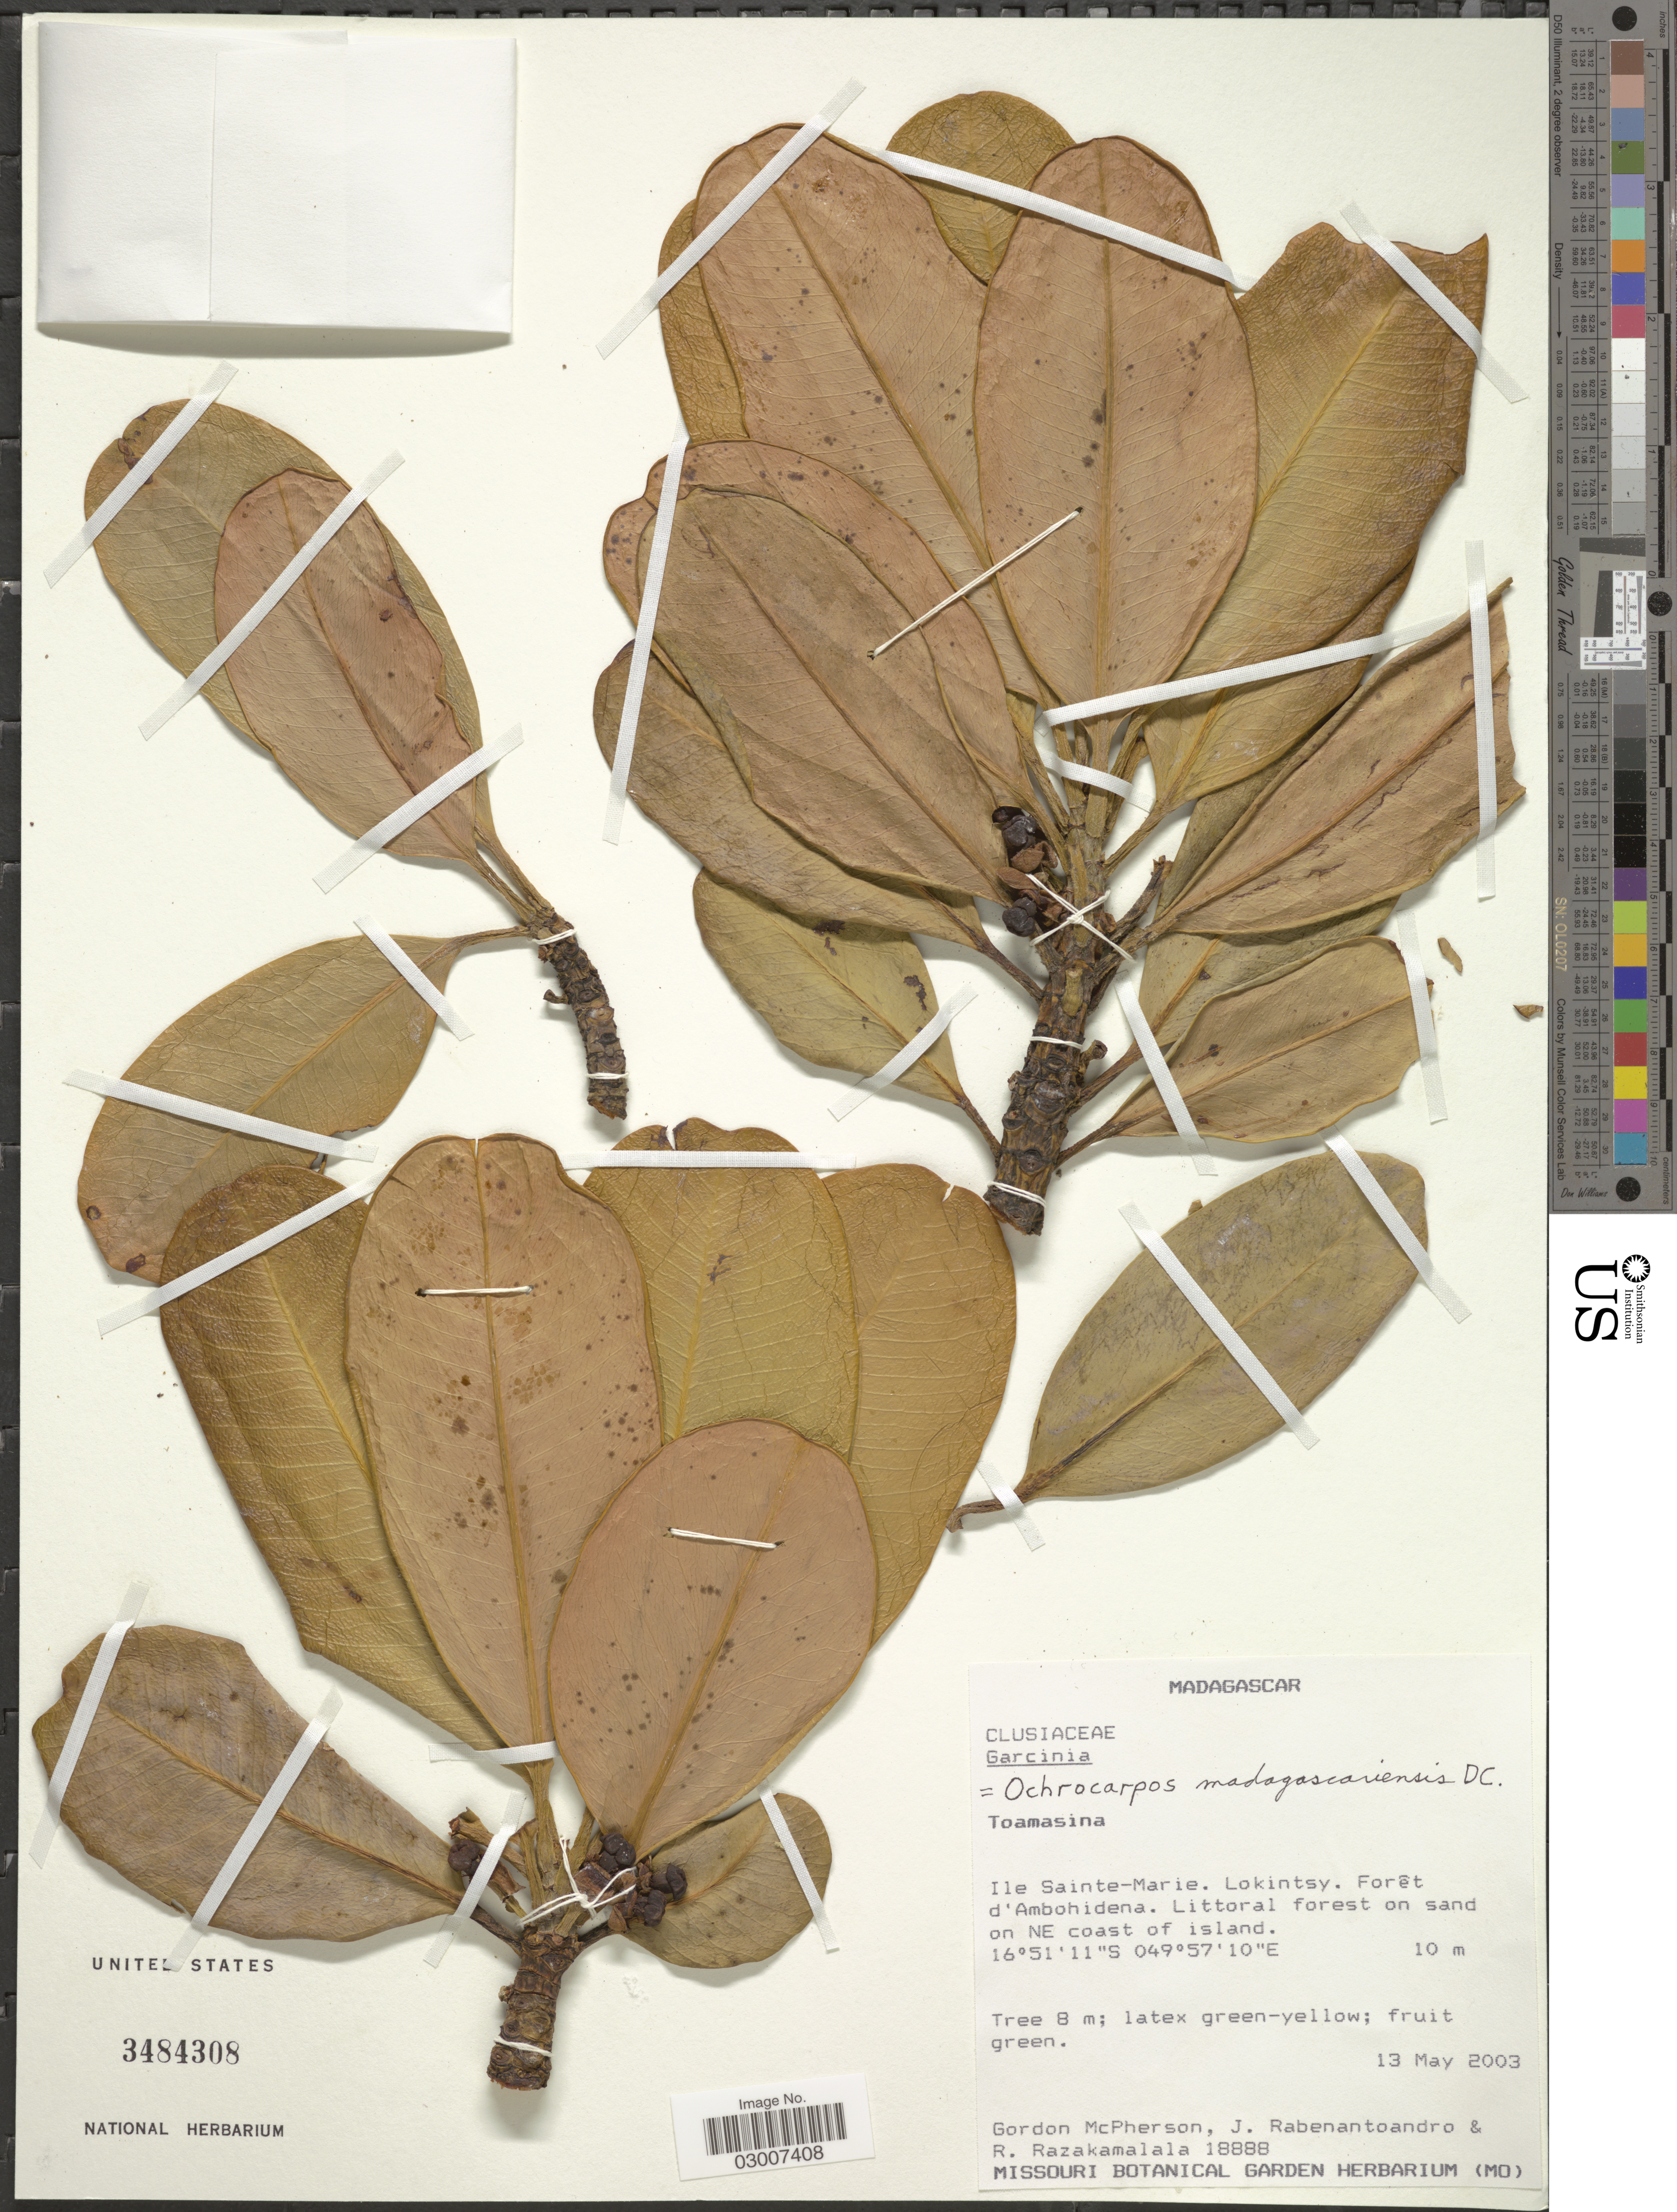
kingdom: Plantae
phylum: Tracheophyta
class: Magnoliopsida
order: Malpighiales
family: Clusiaceae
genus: Ochrocarpos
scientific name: Ochrocarpos madagascariensis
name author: Choisy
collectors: G. McPherson, J. Rabenantoandro & R. Razakamalala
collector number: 1888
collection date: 2003-05-13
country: Madagascar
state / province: Atsinanana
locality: Ile Sainte-Marie. Lokintsy. Forêt d'Ambohidena. Littoral forest on sand on NE coast of island.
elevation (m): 10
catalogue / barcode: US 3484308